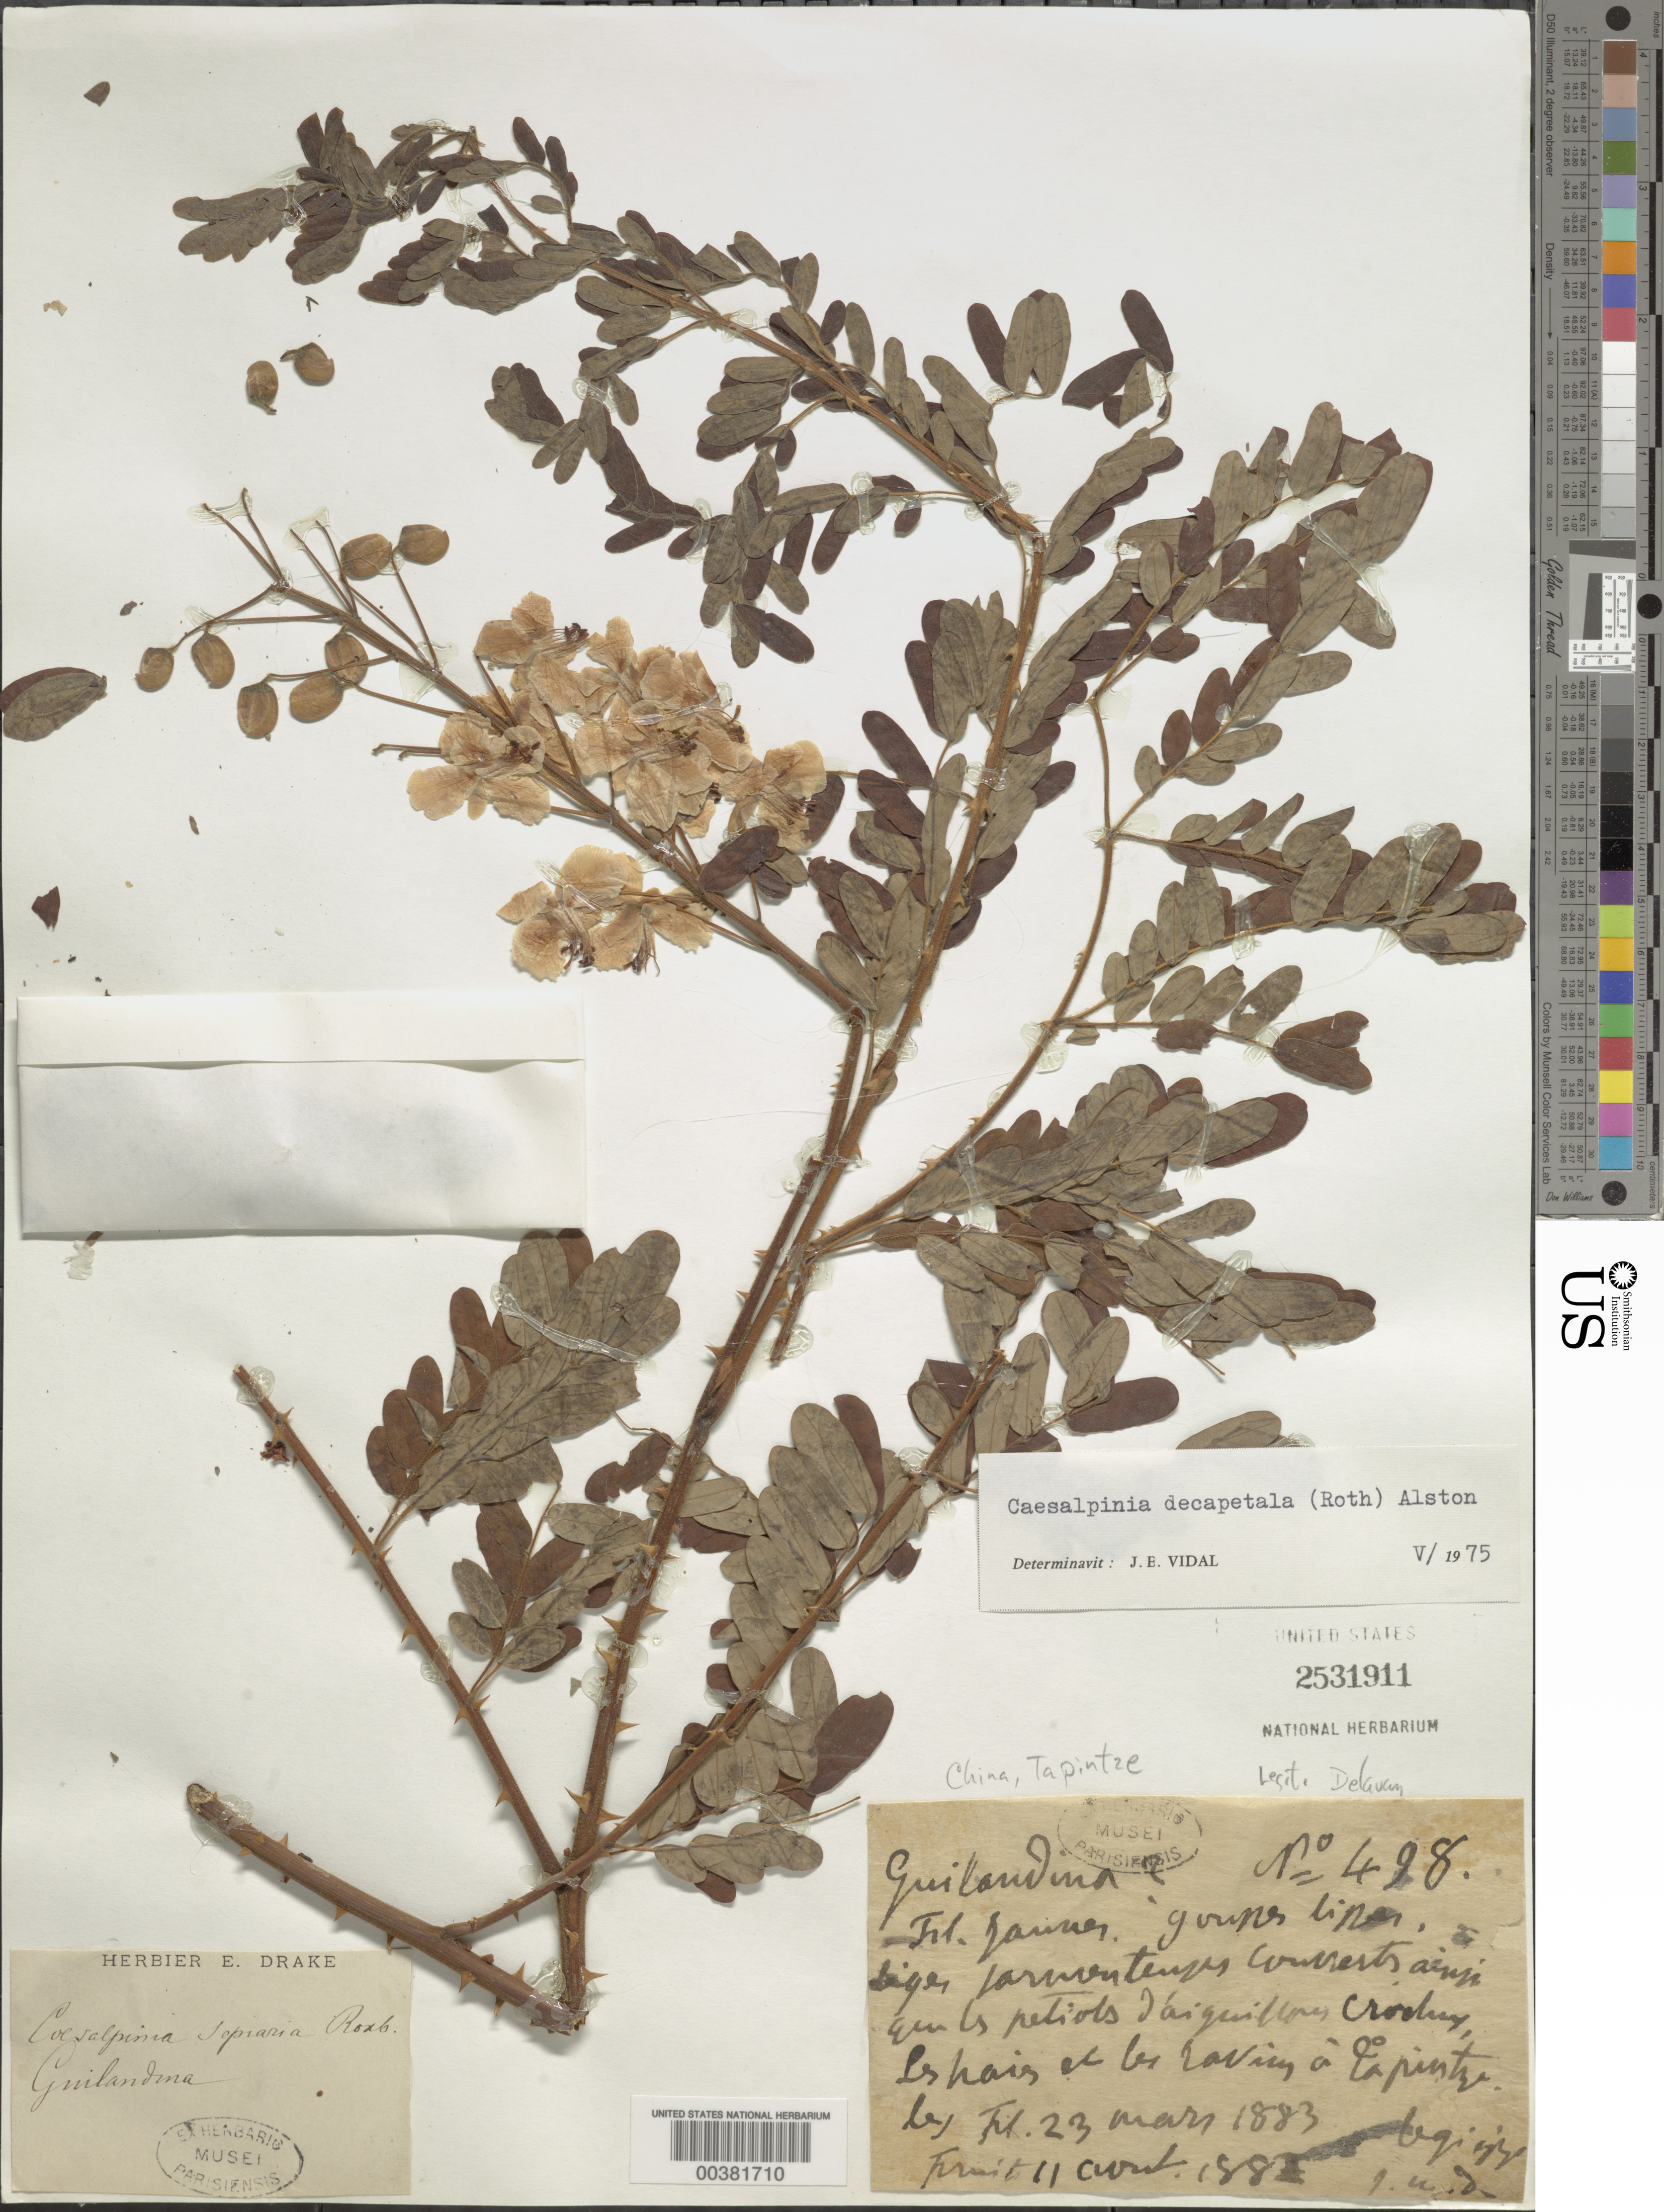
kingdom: Plantae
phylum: Tracheophyta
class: Magnoliopsida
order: Fabales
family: Fabaceae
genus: Biancaea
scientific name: Biancaea decapetala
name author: (Roth) O. Deg.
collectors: R. Delavay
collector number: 498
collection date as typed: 1882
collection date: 1882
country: China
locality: Tapintze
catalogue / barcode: US 2531911